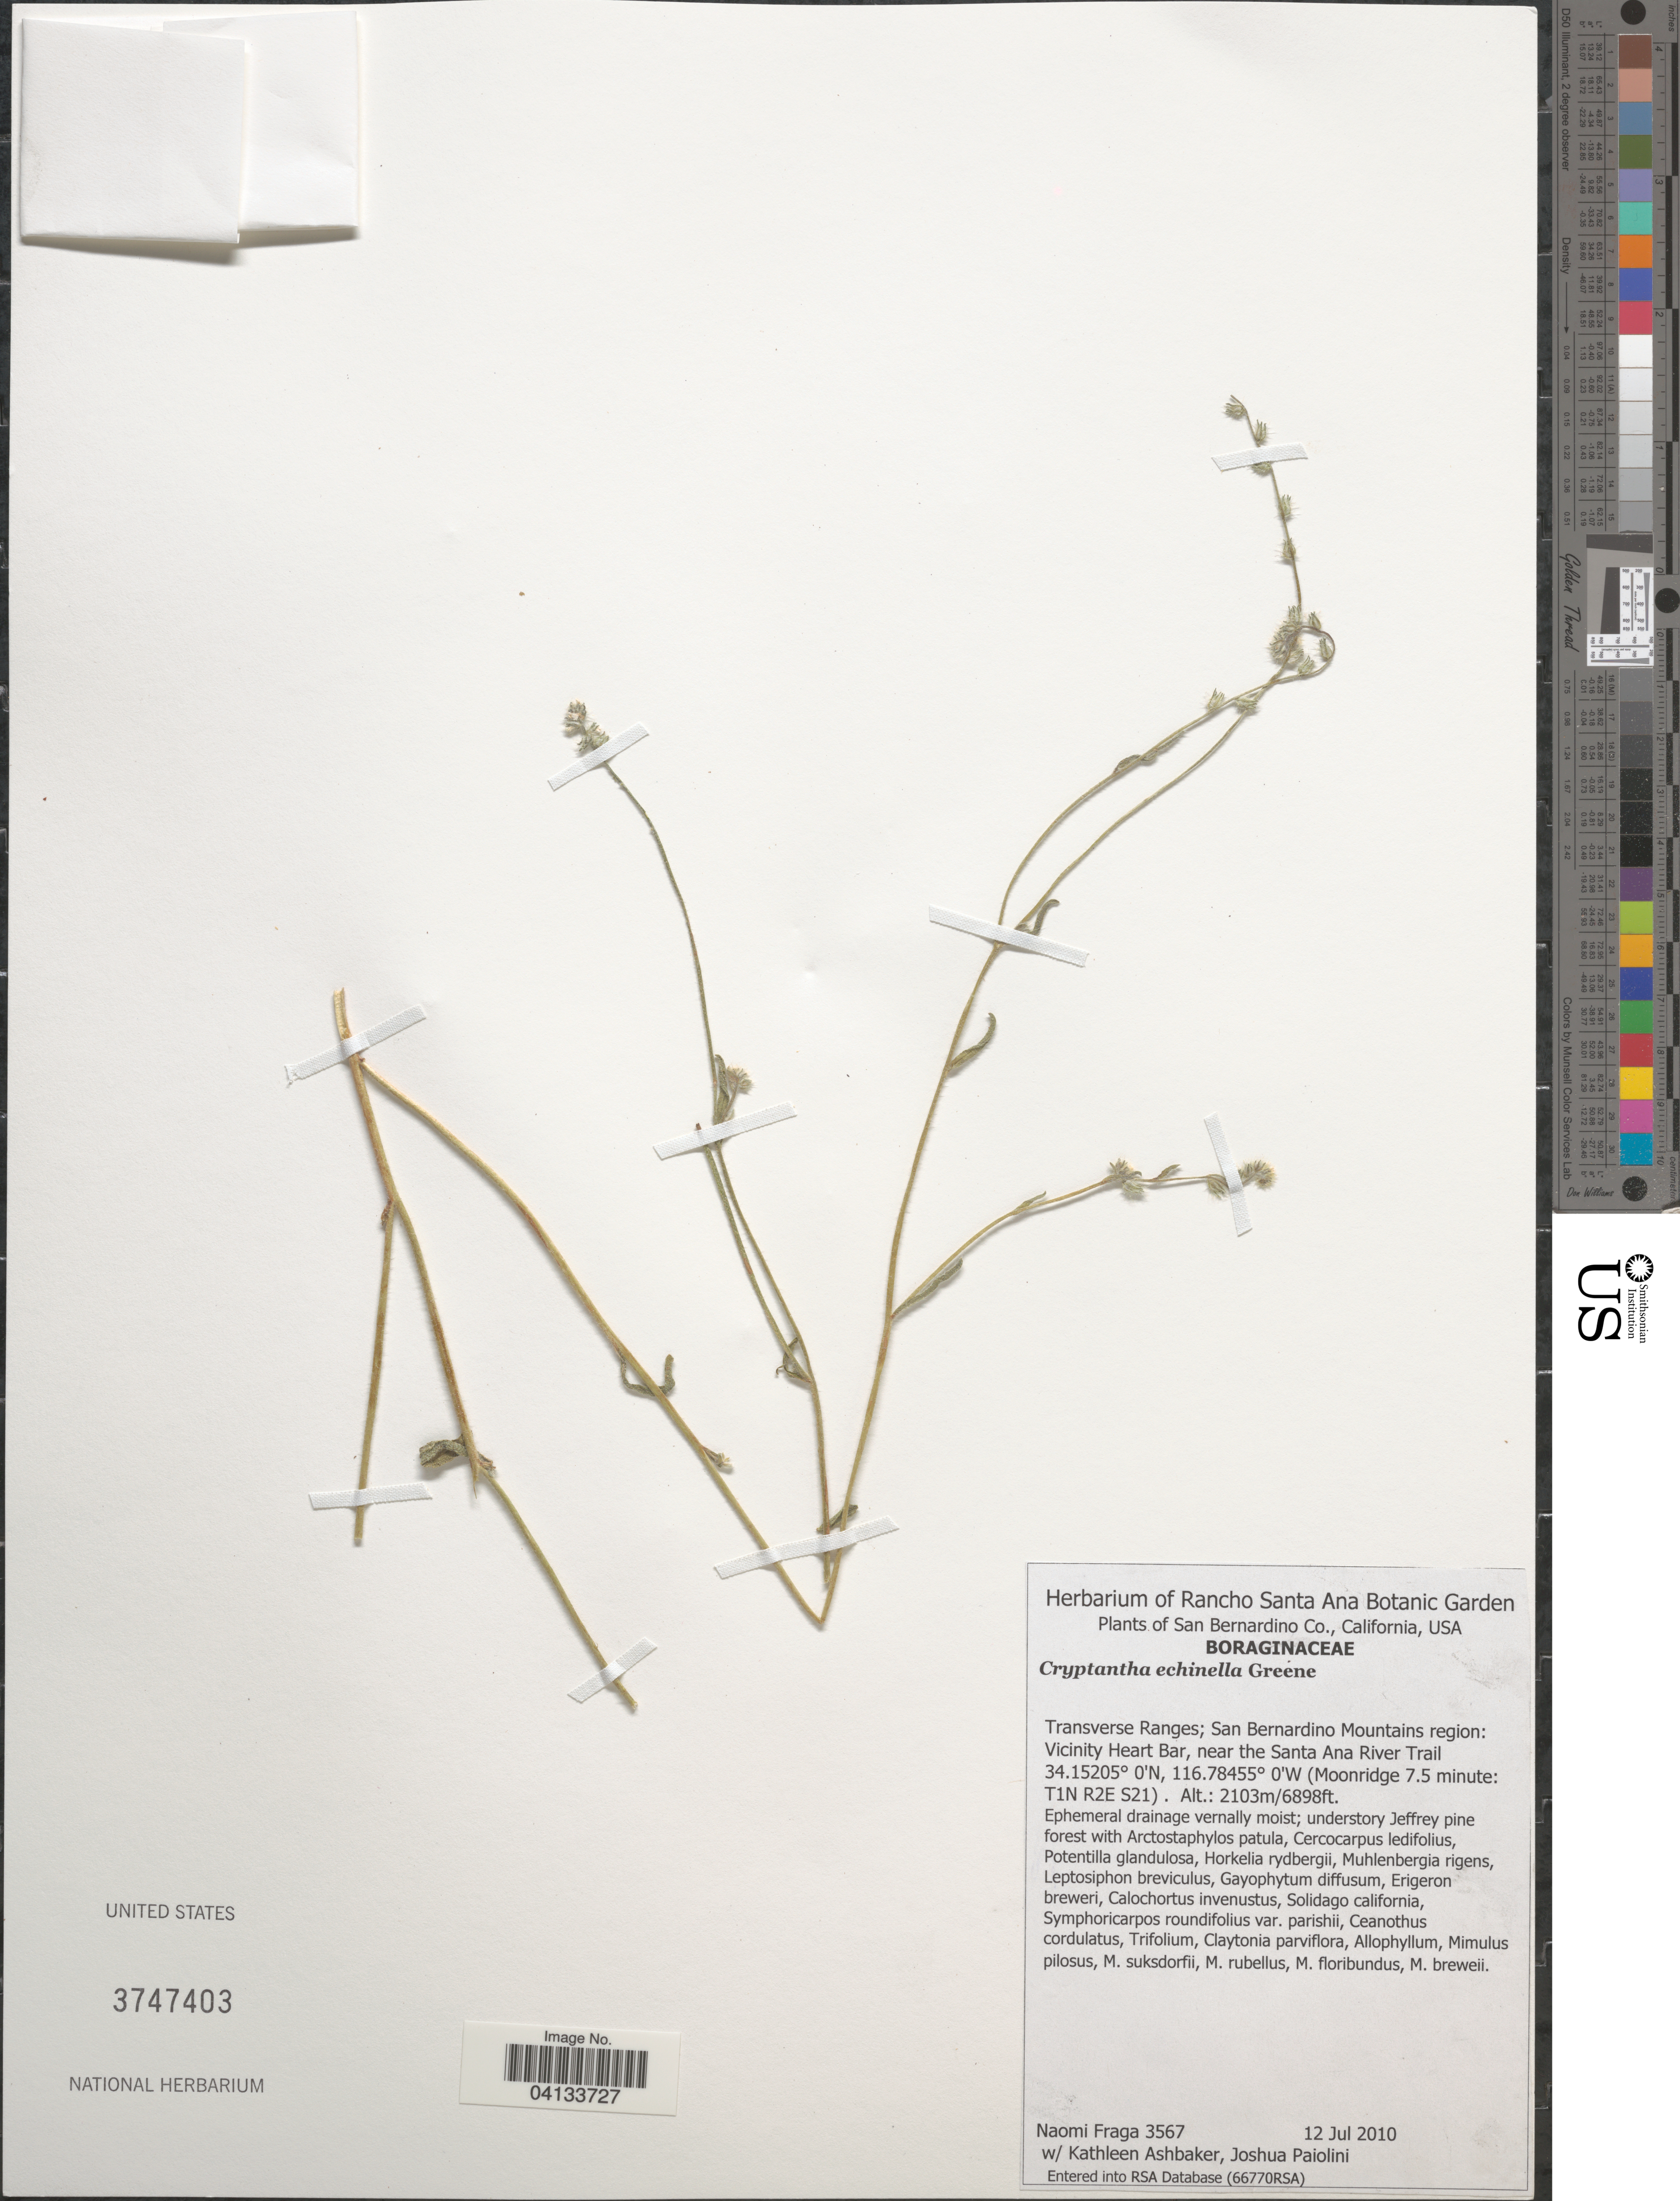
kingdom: Plantae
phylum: Tracheophyta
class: Magnoliopsida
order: Boraginales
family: Boraginaceae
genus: Cryptantha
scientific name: Cryptantha echinella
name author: S.W. Greene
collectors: N. Fraga, K. Ashbaker & J. Paiolini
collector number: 3567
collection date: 2010-07-12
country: United States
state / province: California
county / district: San Bernardino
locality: San Bernardino Co. Transverse Ranges; San Bernardino Mountains region: Vicinity Heart Bar, near the Santa Ana River Trail. (Moonridge 7.5 minute: T1N R2E S21).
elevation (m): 2103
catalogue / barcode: US 3747403